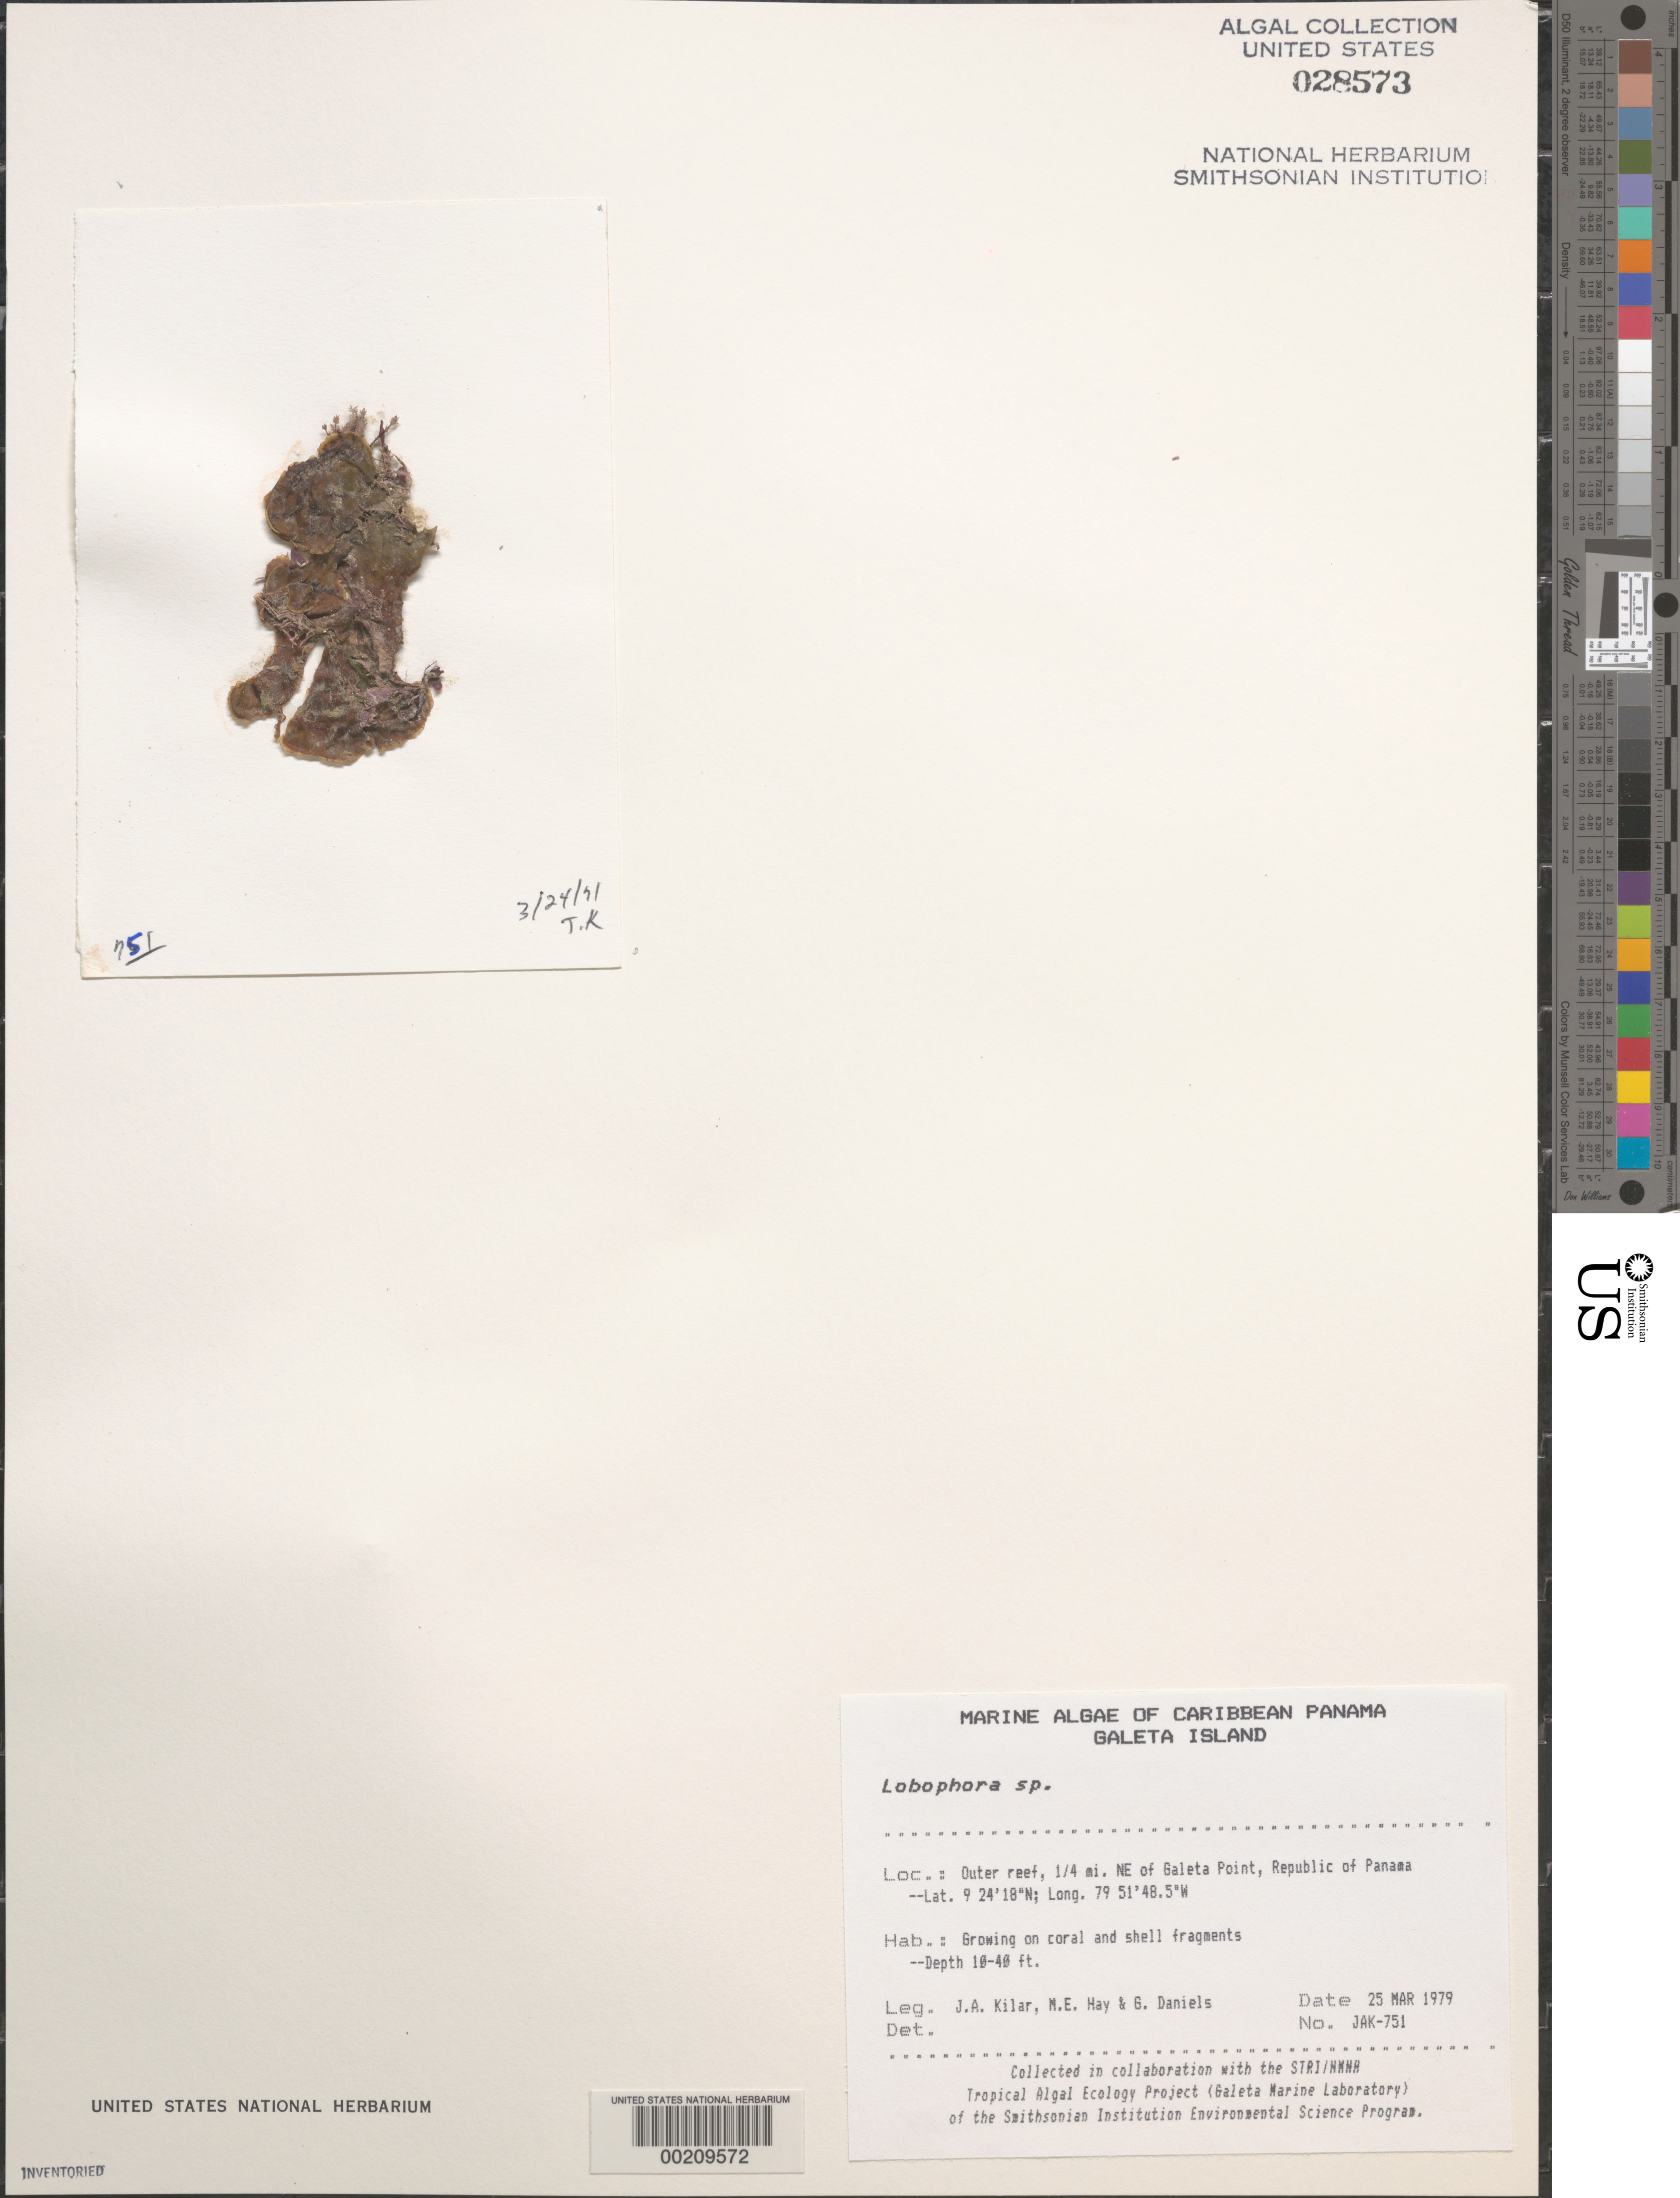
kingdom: Chromista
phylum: Ochrophyta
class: Phaeophyceae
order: Dictyotales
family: Dictyotaceae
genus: Lobophora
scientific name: Lobophora sp.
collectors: J. A. Kilar, M. E. Hay & G. S. Daniels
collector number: JAK-751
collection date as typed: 25 Mar 1979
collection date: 1979-03-25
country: Panama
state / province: Colón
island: Galeta Island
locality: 1/4th mile northeast of Galeta Point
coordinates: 9 24' 18" N, 79 51' 48.5" W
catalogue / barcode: US 28573